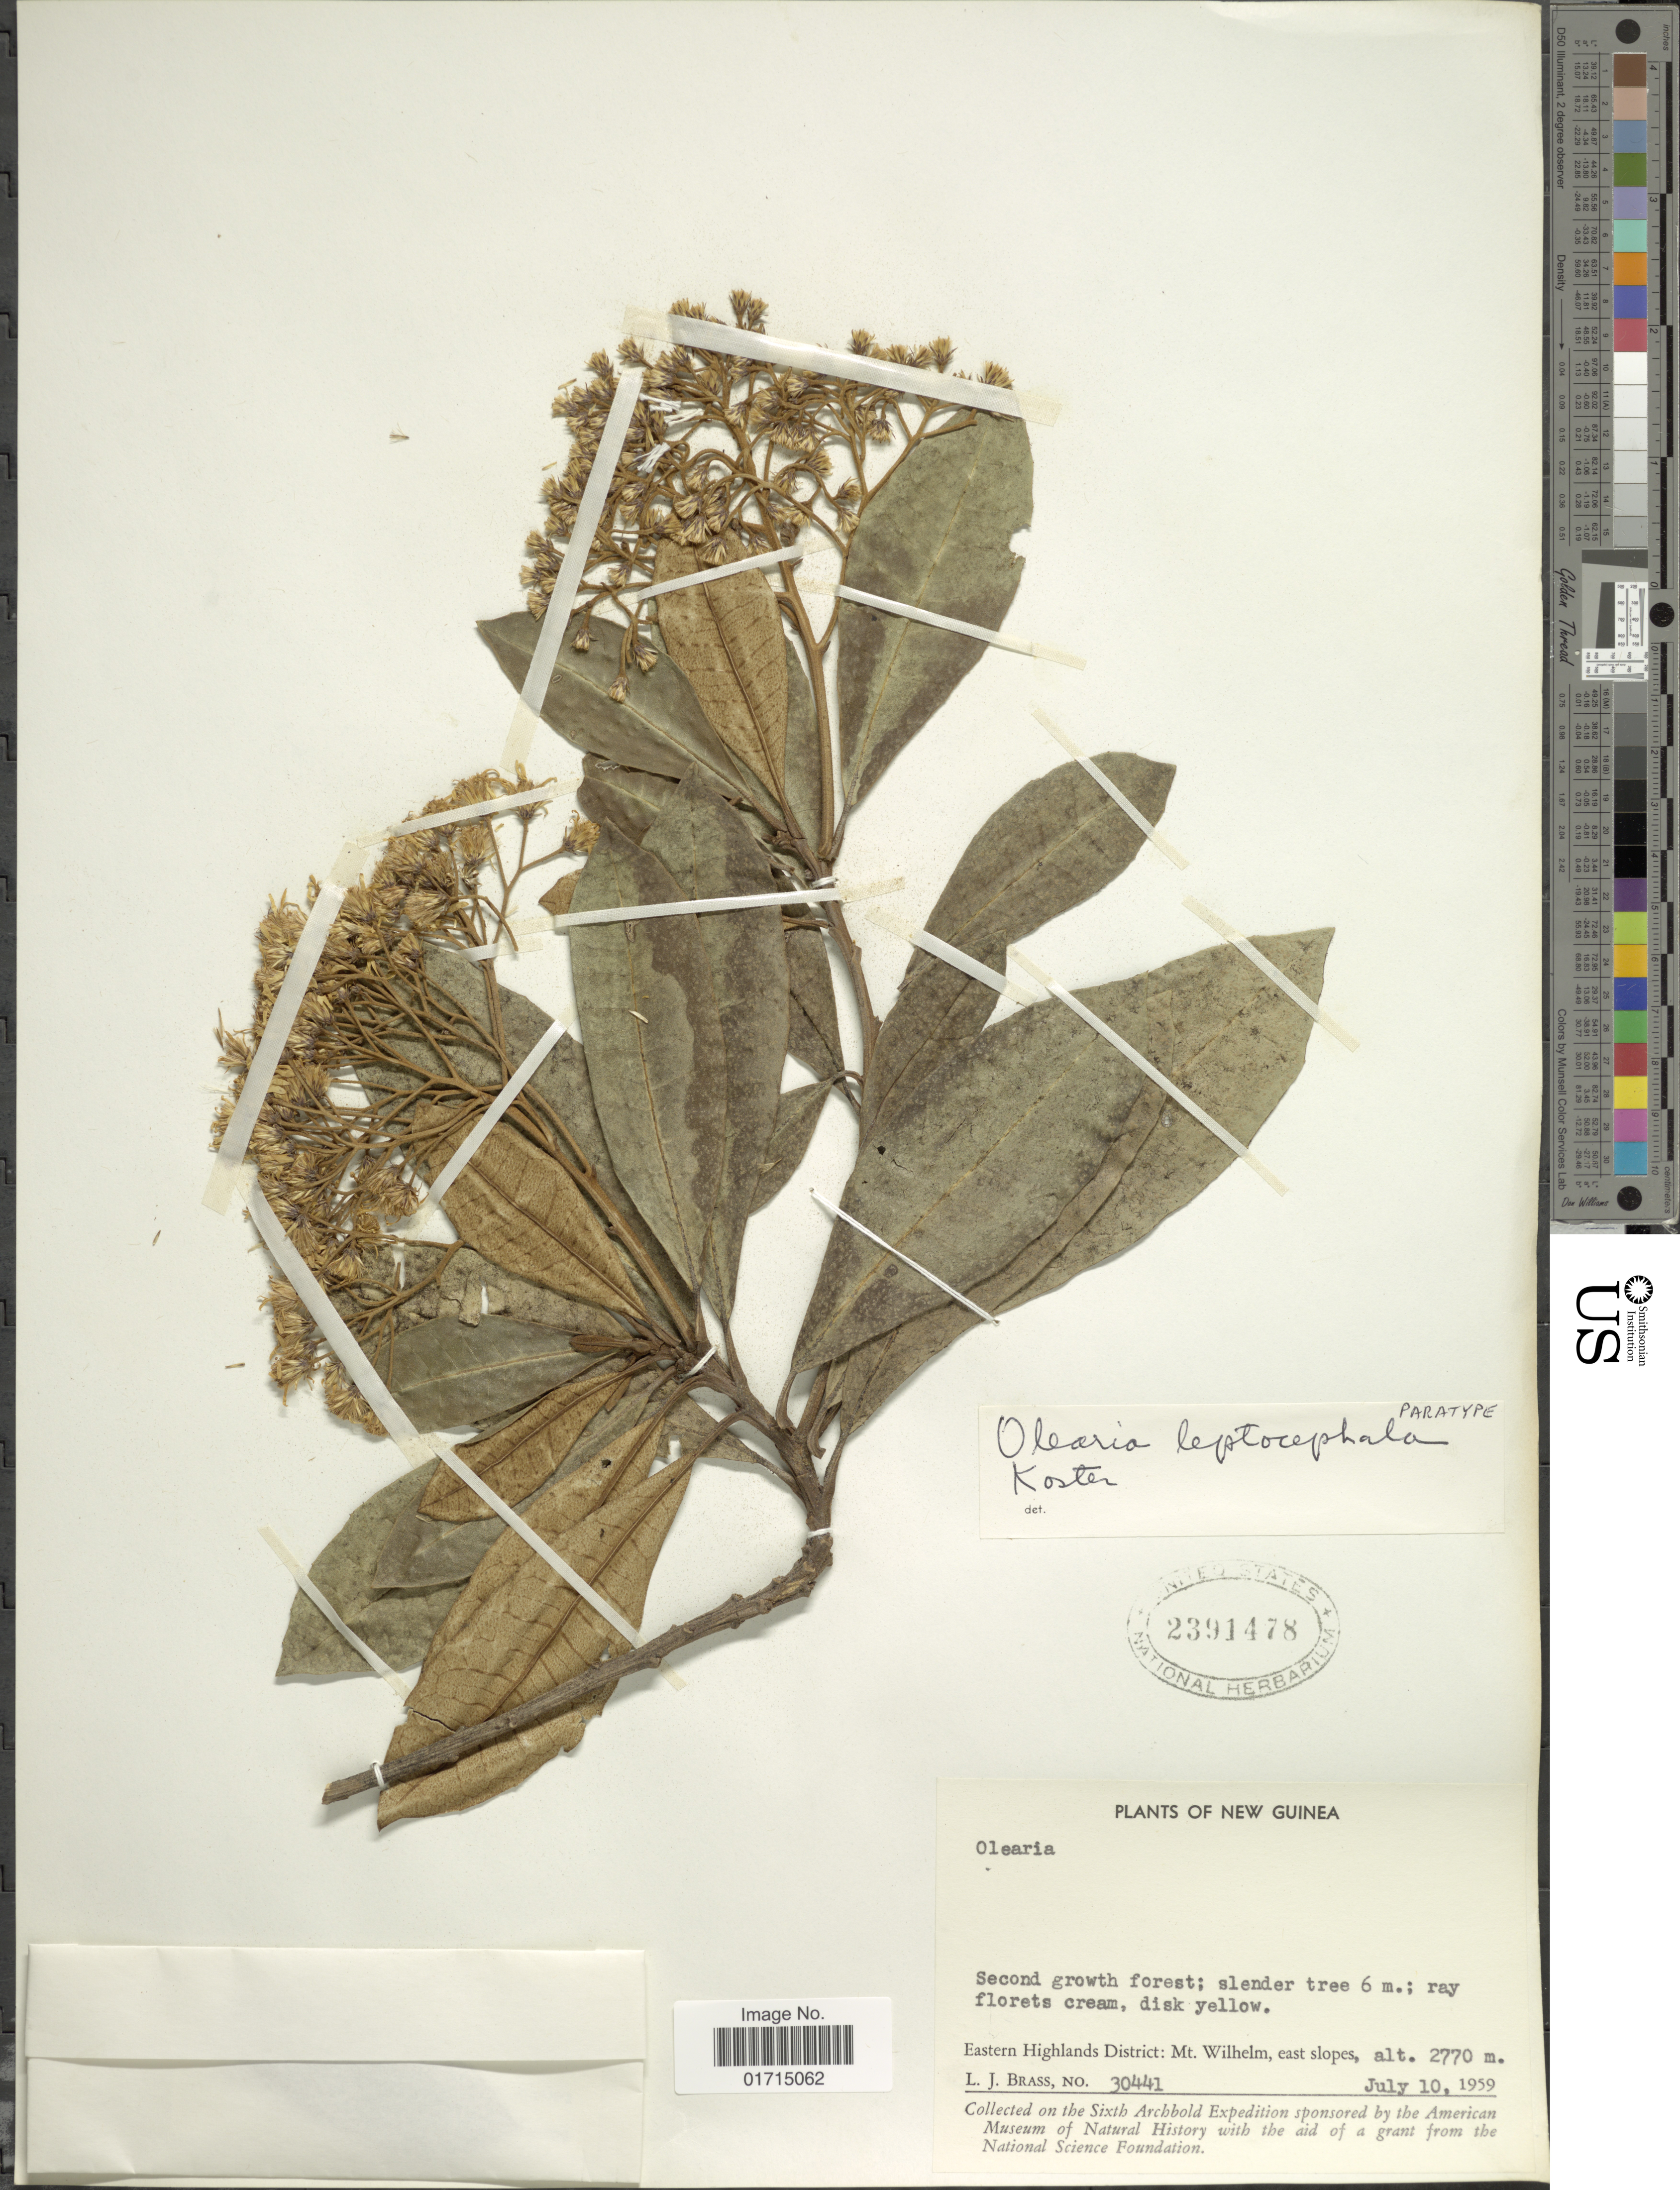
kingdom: Plantae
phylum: Tracheophyta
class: Magnoliopsida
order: Asterales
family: Asteraceae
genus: Olearia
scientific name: Olearia leptocephala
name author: J. Kost.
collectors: L. J. Brass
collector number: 30441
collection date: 1959-07-10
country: Papua New Guinea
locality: New Guinea. Eastern Highlands District: Mt. Wilhelm, east slopes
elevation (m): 2770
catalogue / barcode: US 2391478